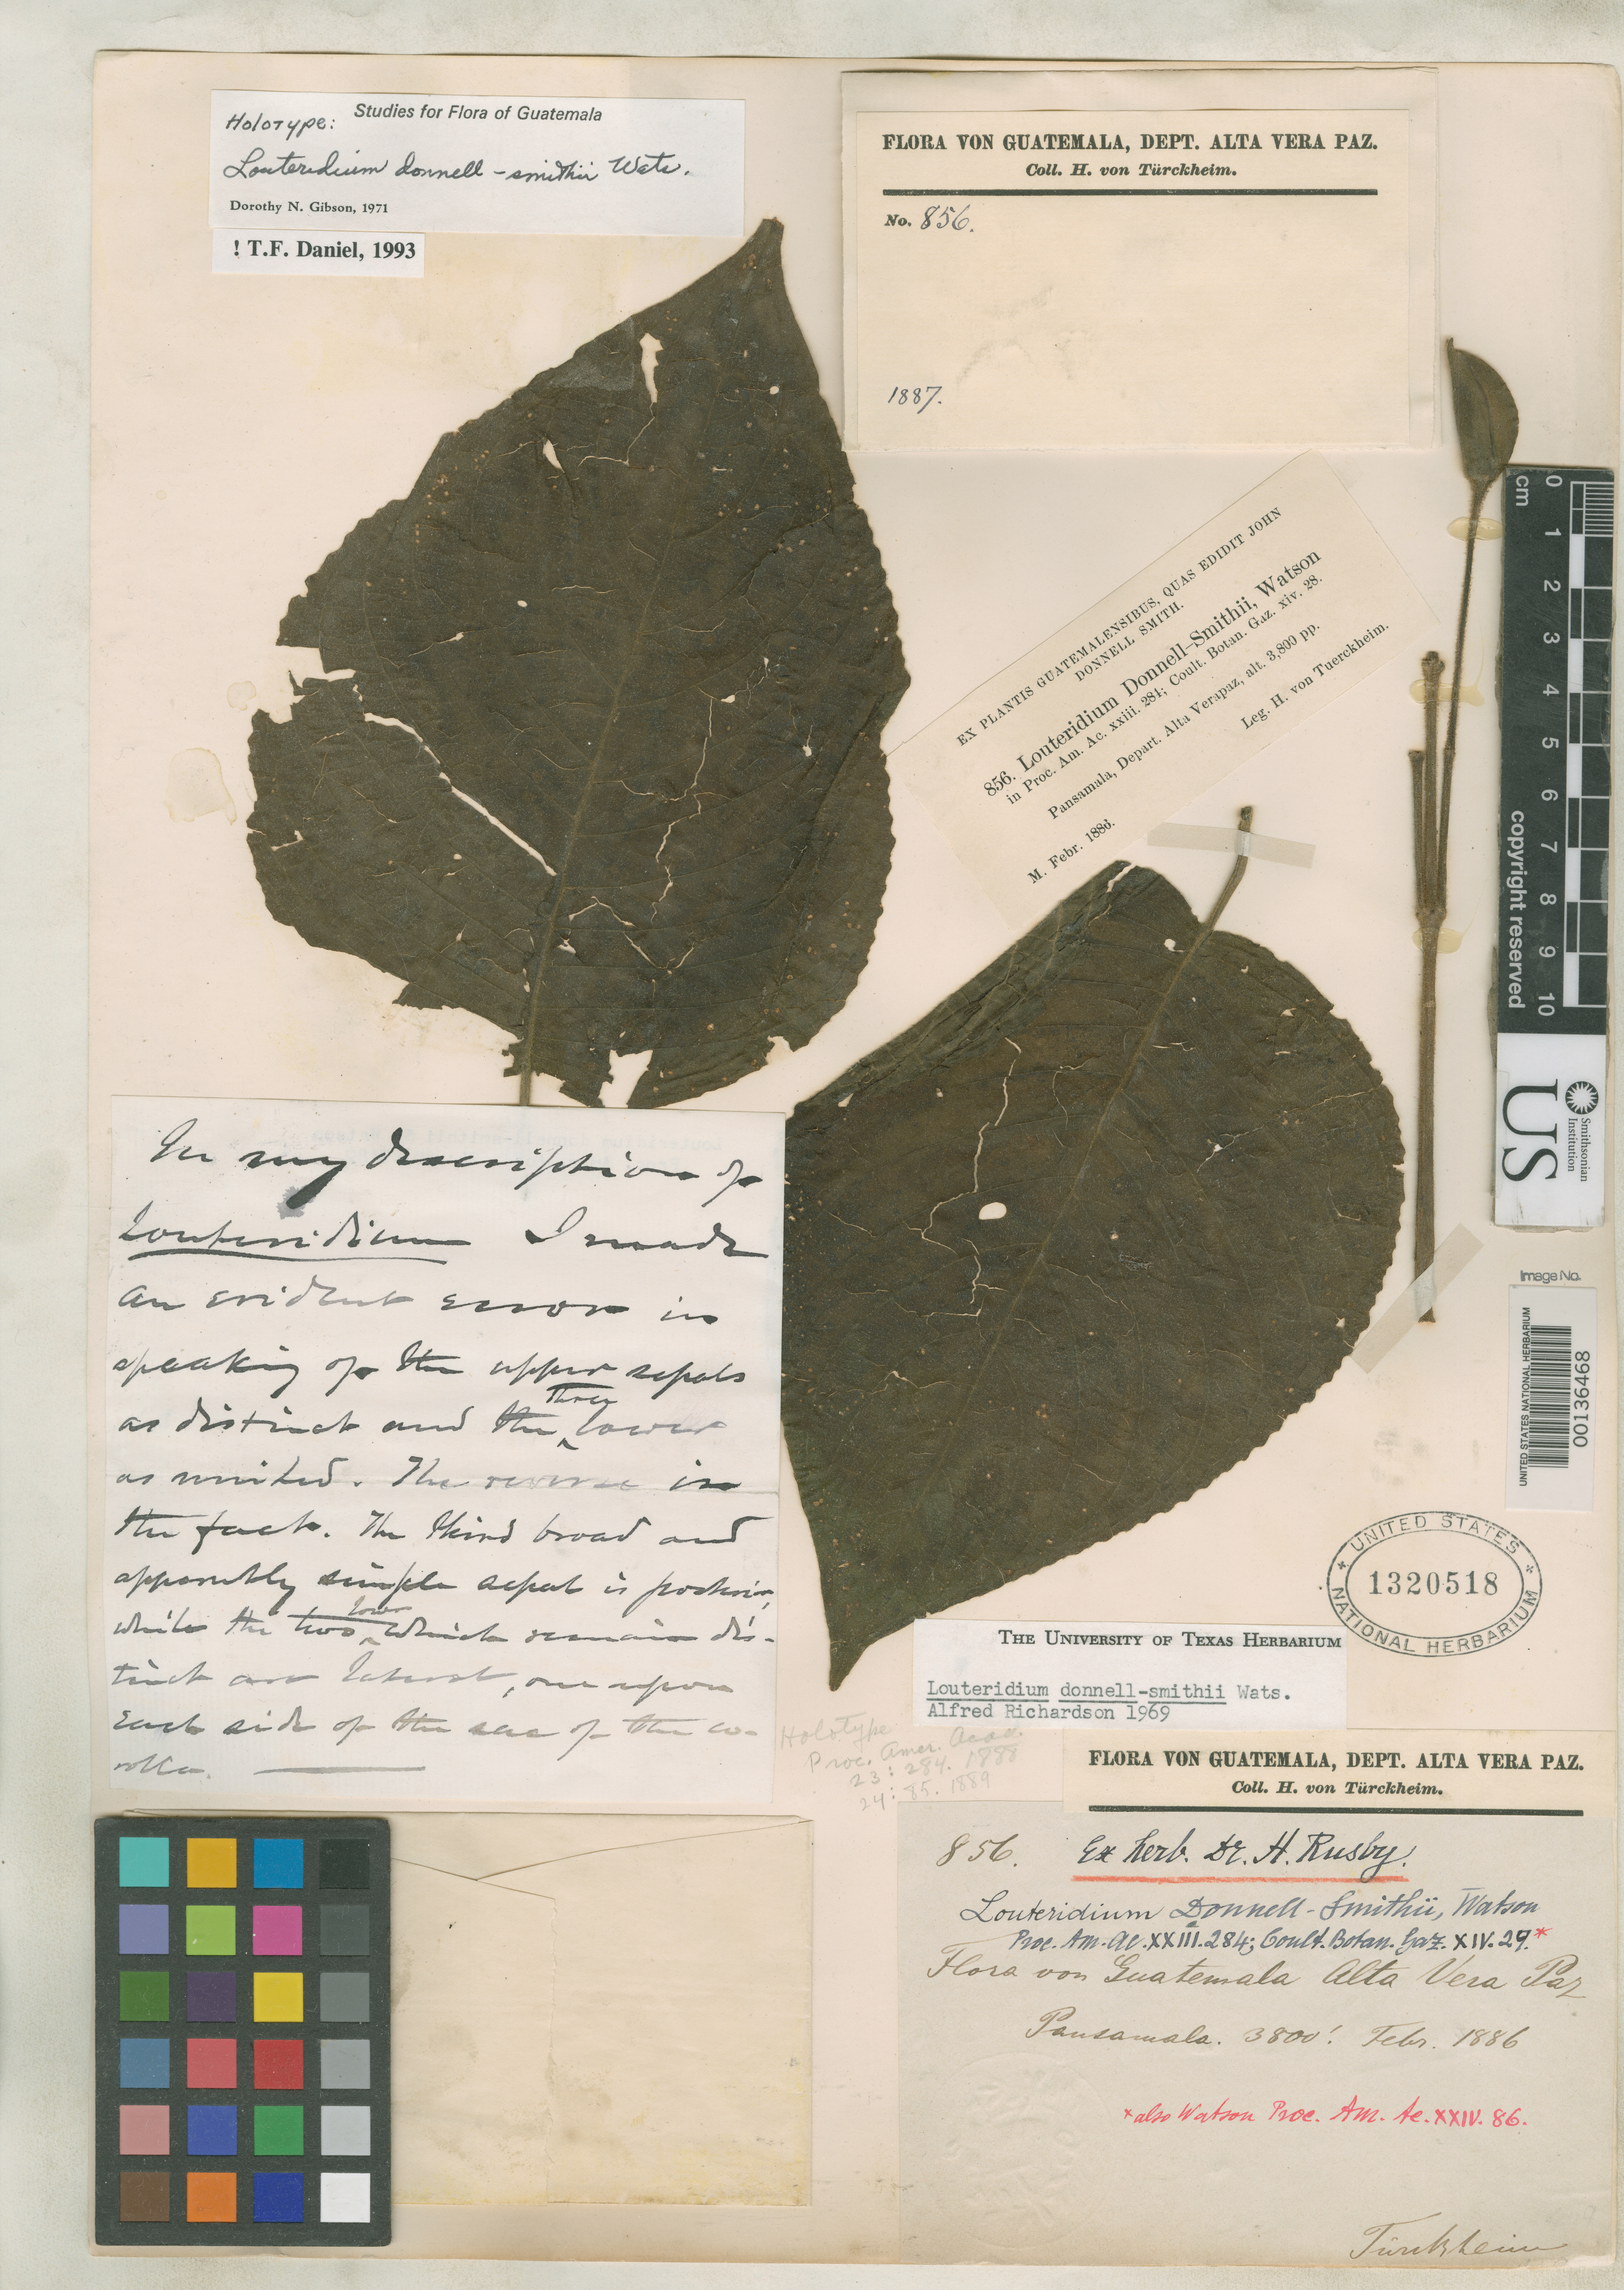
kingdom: Plantae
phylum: Tracheophyta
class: Magnoliopsida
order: Lamiales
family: Acanthaceae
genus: Louteridium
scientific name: Louteridium donnell-smithii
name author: S. Watson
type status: Original Material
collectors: H. von Türckheim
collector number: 856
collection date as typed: Feb 1886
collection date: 1886-02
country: Guatemala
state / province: Alta Verapaz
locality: Pansamalá; alt. 3800 ft.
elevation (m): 1158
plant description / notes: Annotated as holotype by D. Gibson (1971) and originally recorded as holotype but collection date is Feb. 1886 whereas protologue cites May 1887. A specimen at GH bears that collection date and is the holotype according to Daniel & Tripp 2018, Proc. Calif. Acad. Sci. (ser. 4) 65(4): 79-82. US specimens are uncited original material at best! [Note that this specimen bears a packet labeled 1887, which may represent fragmentary material of the type specimen at GH.]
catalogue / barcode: US 1320518